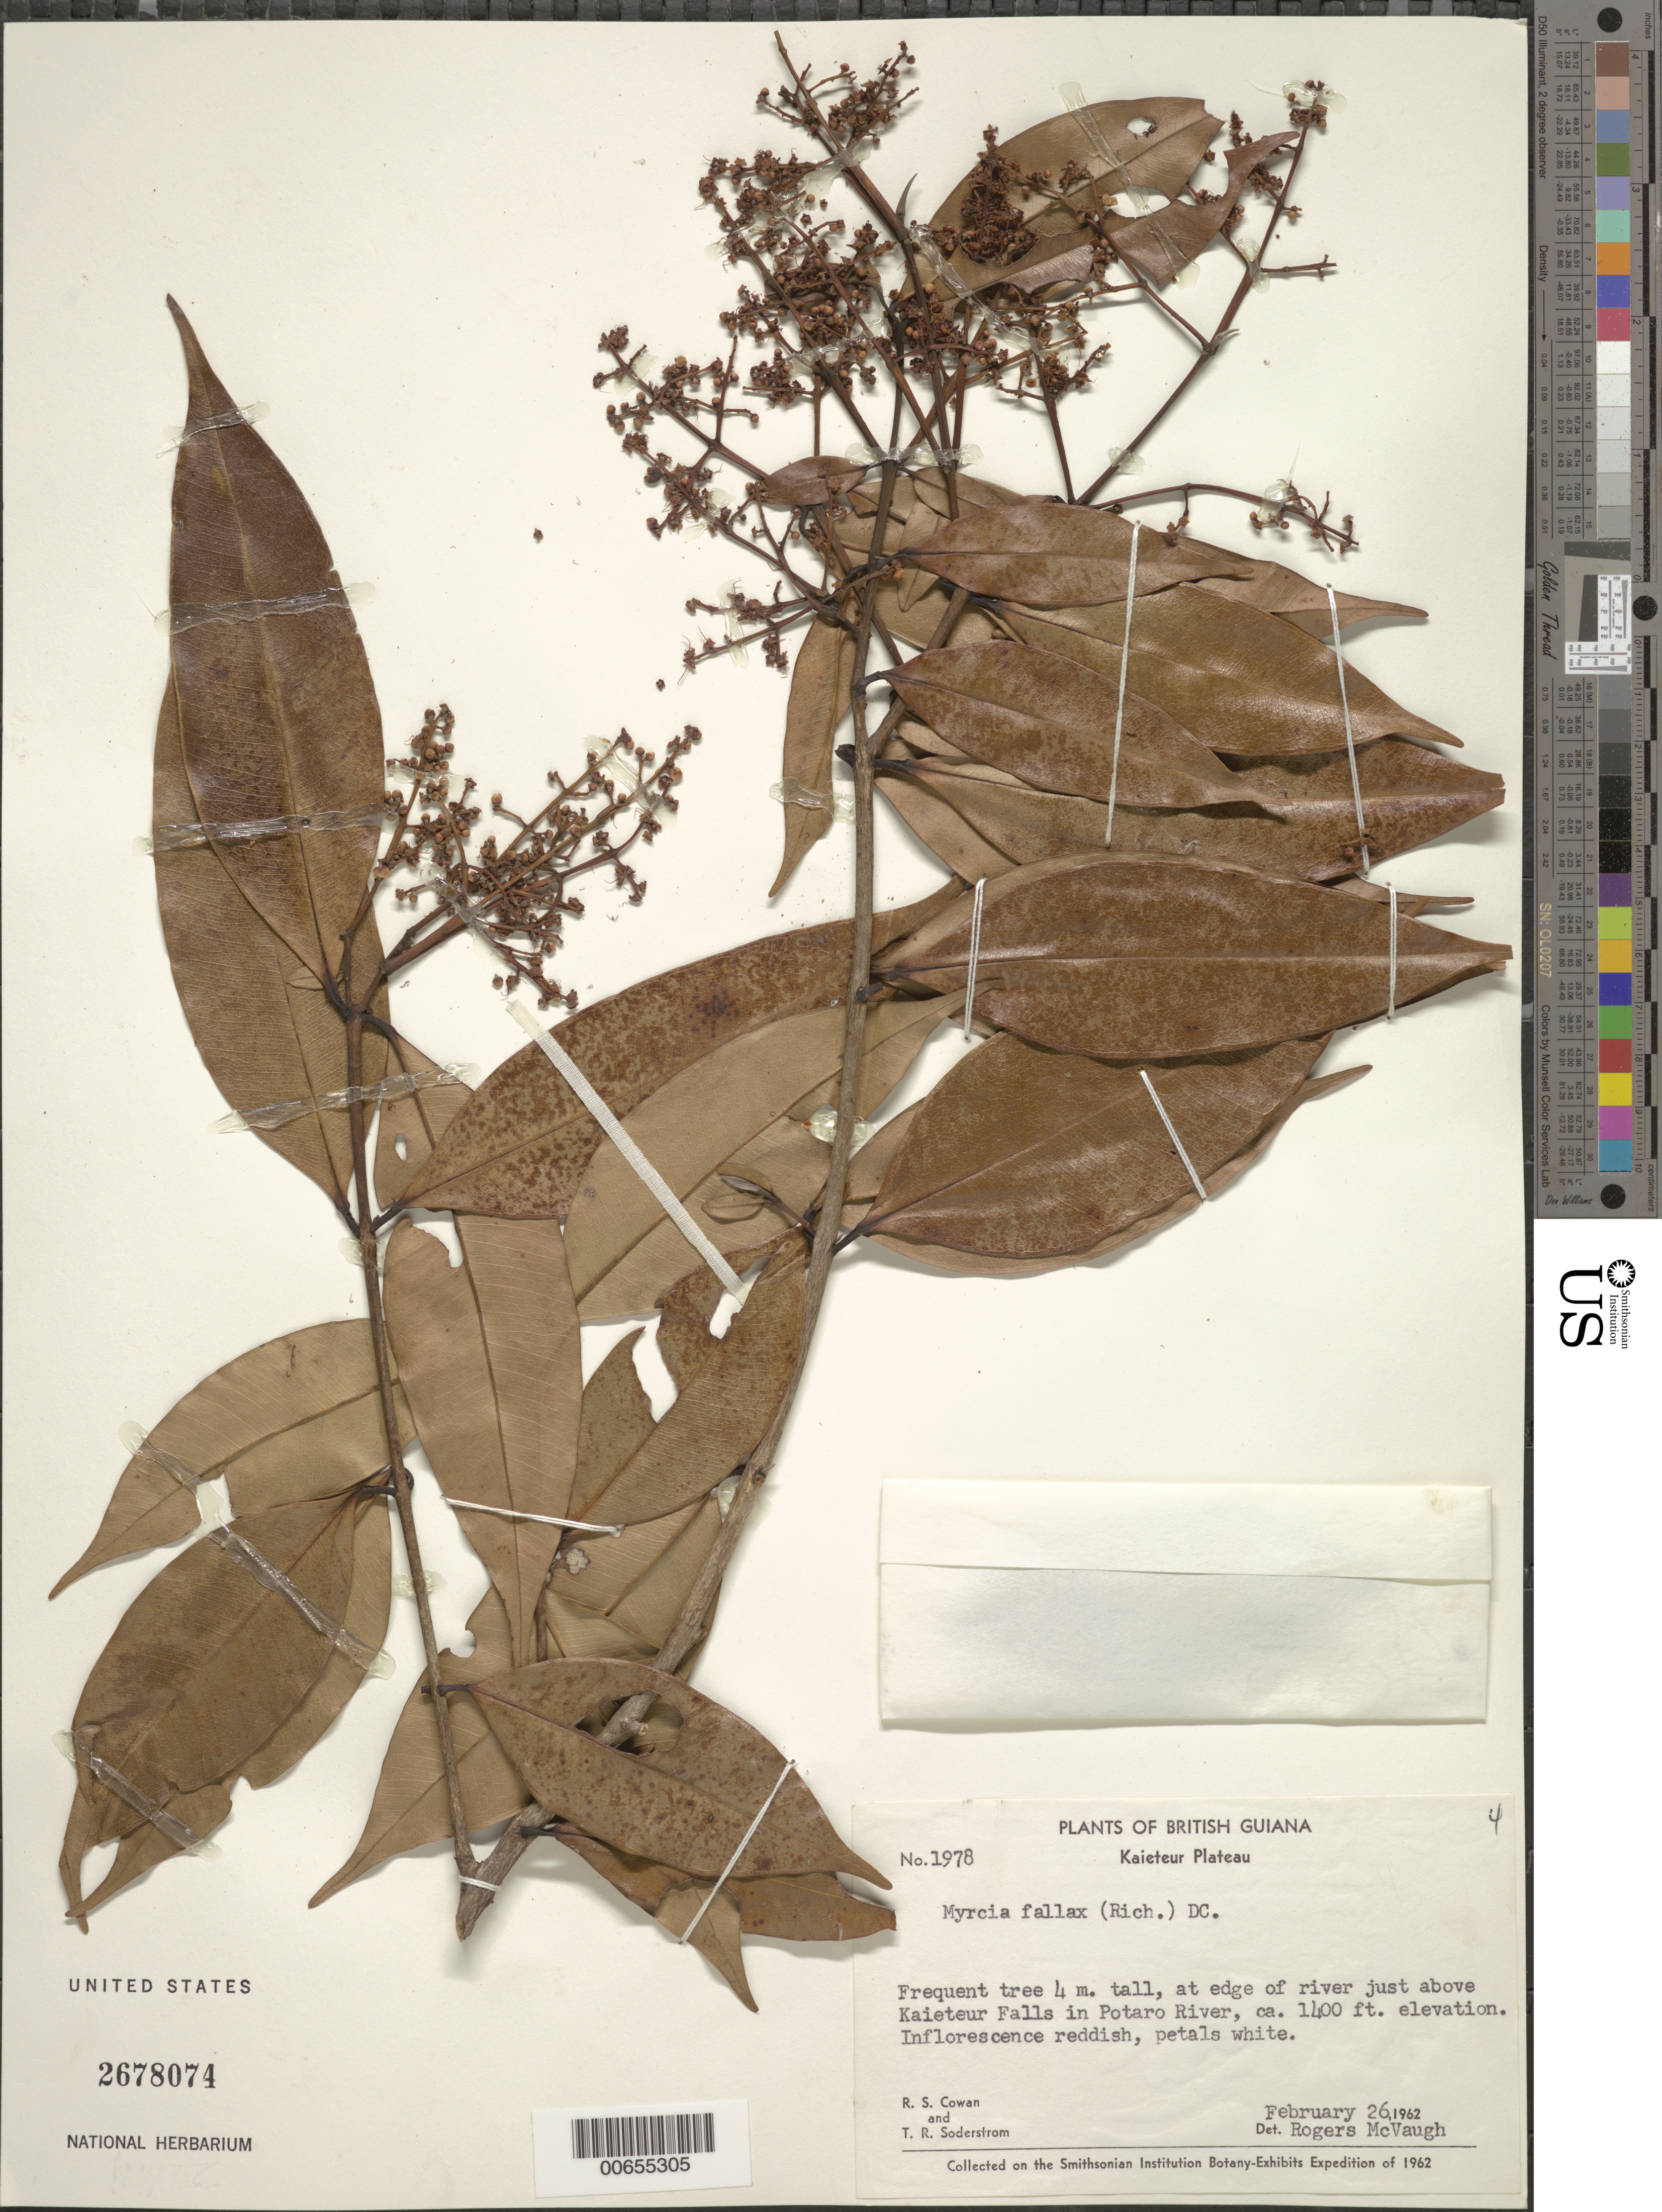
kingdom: Plantae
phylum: Tracheophyta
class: Magnoliopsida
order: Myrtales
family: Myrtaceae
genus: Myrcia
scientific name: Myrcia fallax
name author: (Rich.) DC.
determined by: McVaugh, R.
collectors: R. S. Cowan & T. R. Soderstrom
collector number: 1978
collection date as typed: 26-Feb-62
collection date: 1962-02-26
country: Guyana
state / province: Potaro-Siparuni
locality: Kaieteur Falls, Potaro R.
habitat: Edge of river just above falls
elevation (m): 427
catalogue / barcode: US 2678074